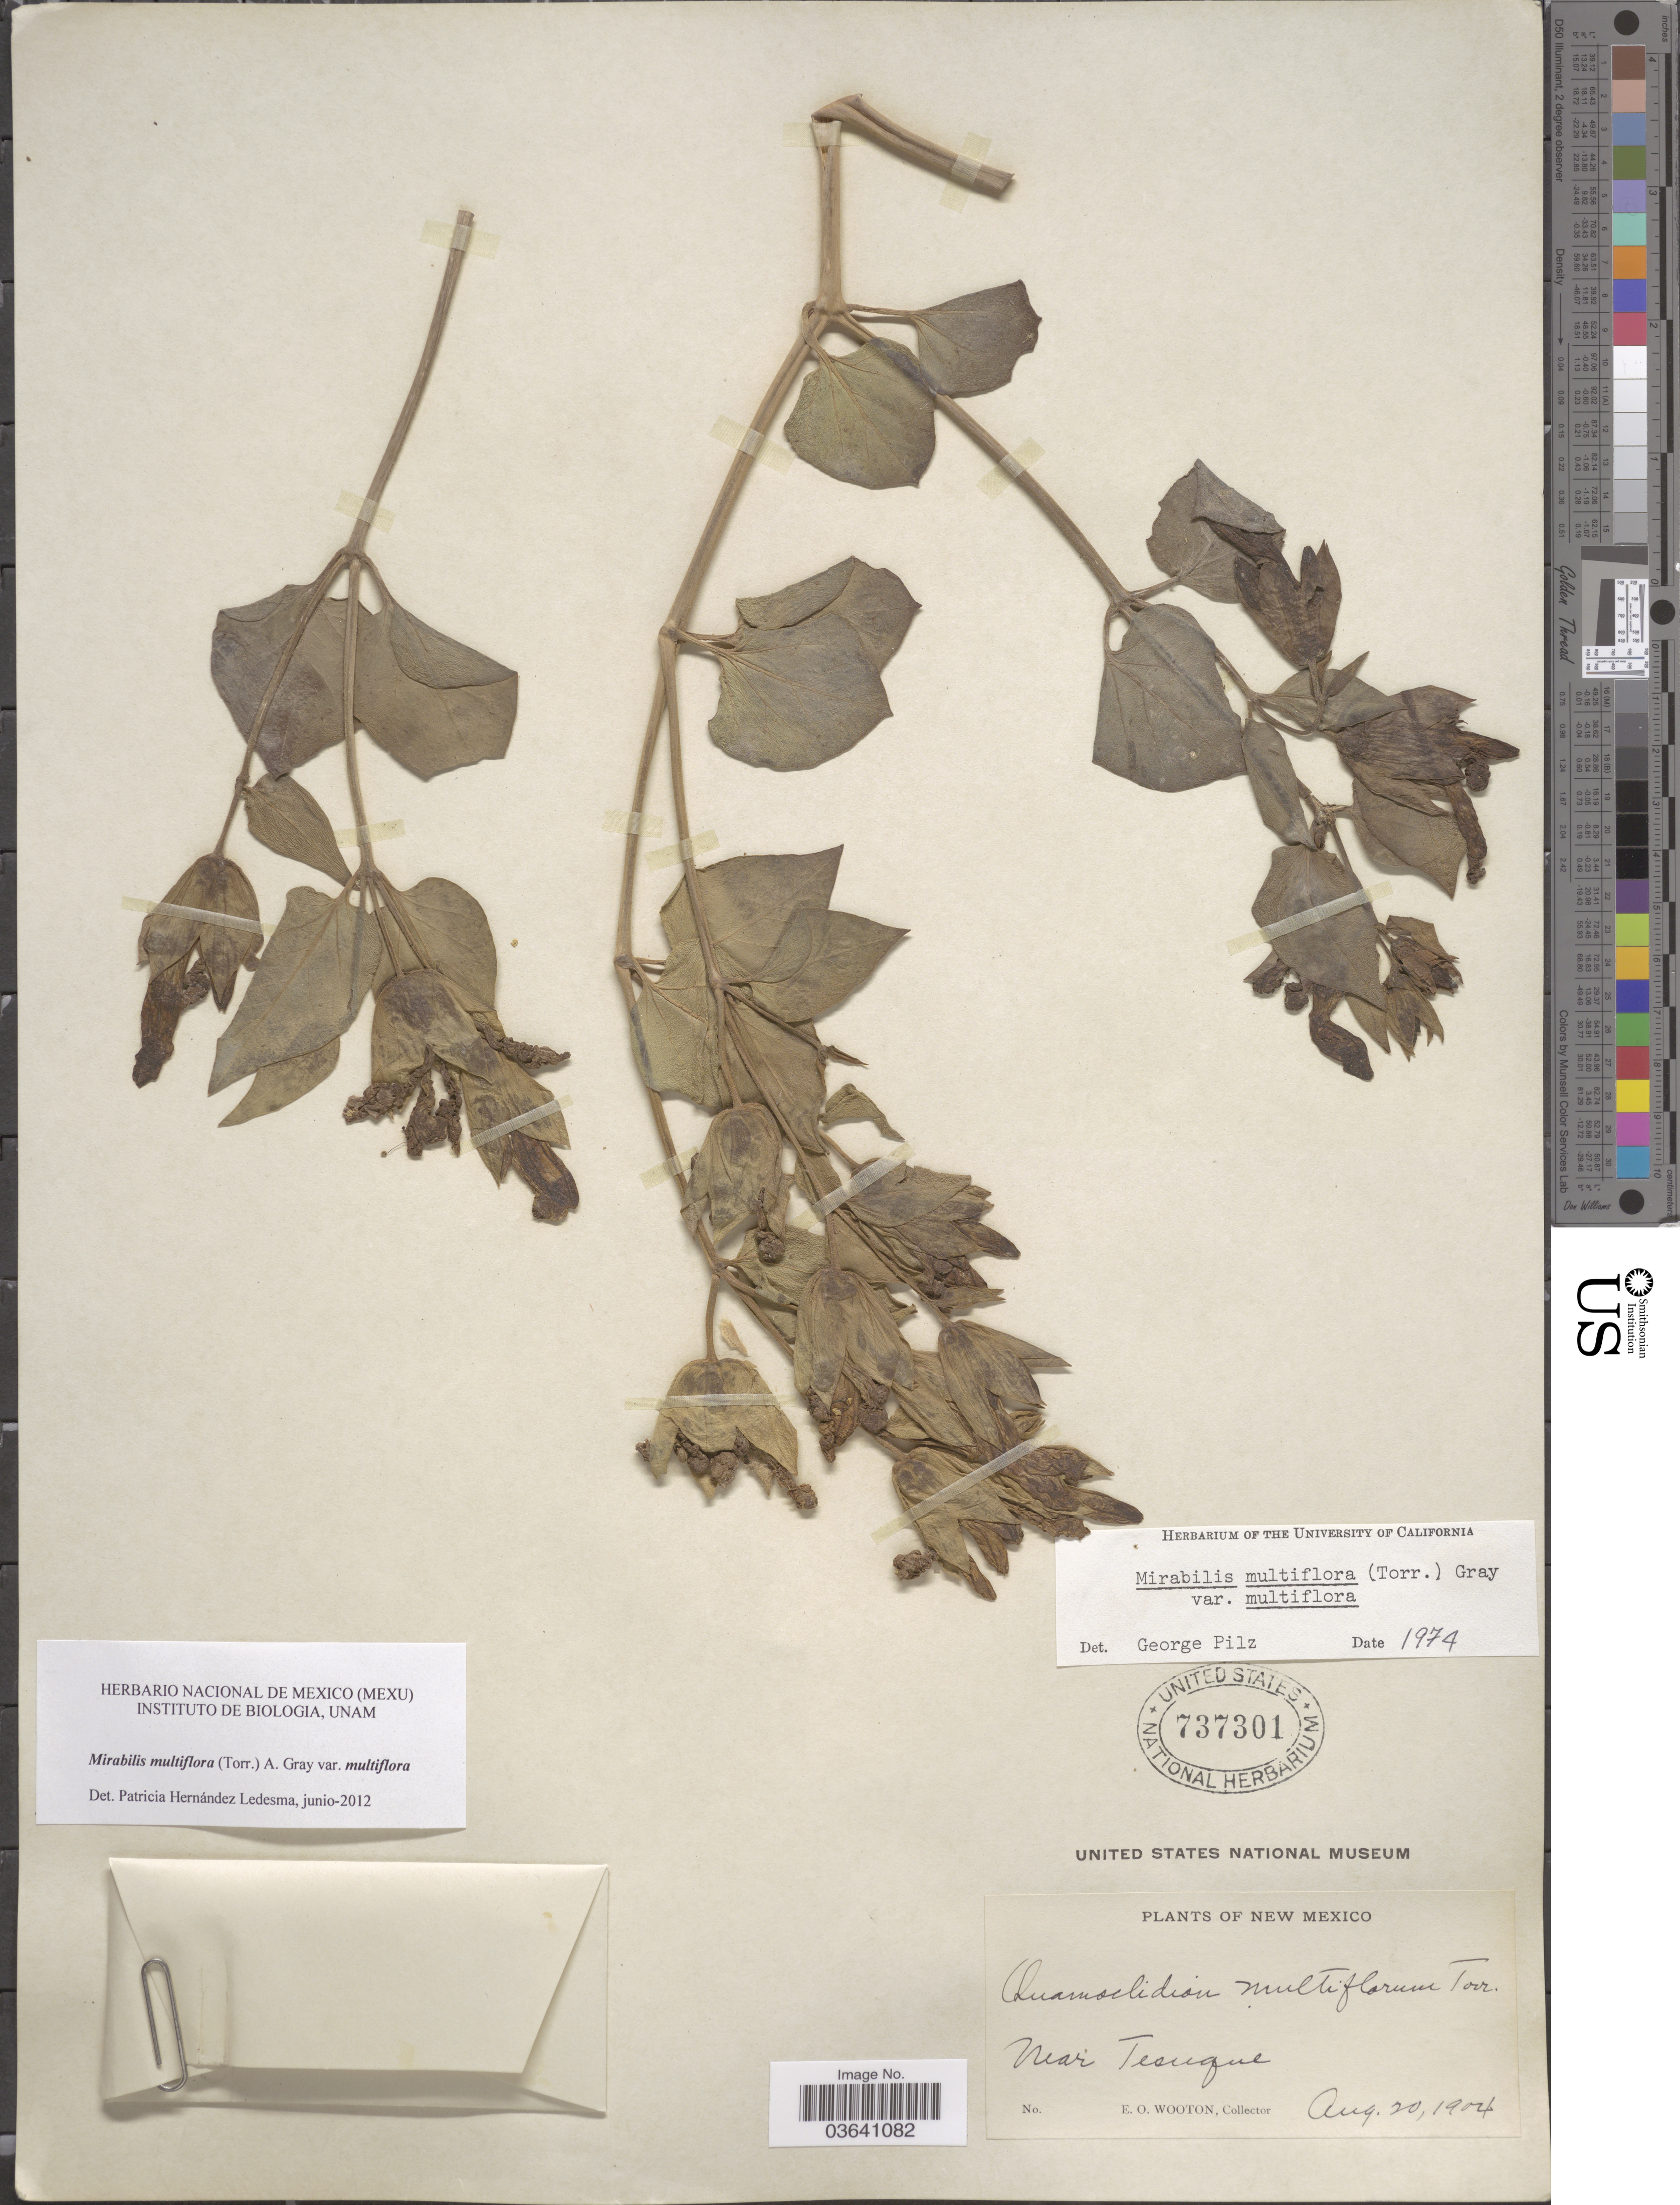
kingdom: Plantae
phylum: Tracheophyta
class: Magnoliopsida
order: Caryophyllales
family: Nyctaginaceae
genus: Mirabilis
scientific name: Mirabilis multiflora var. multiflora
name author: (Torr.) A. Gray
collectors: E. O. Wooton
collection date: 1904-08-20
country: United States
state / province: New Mexico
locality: Near Tesuque.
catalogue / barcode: US 737301